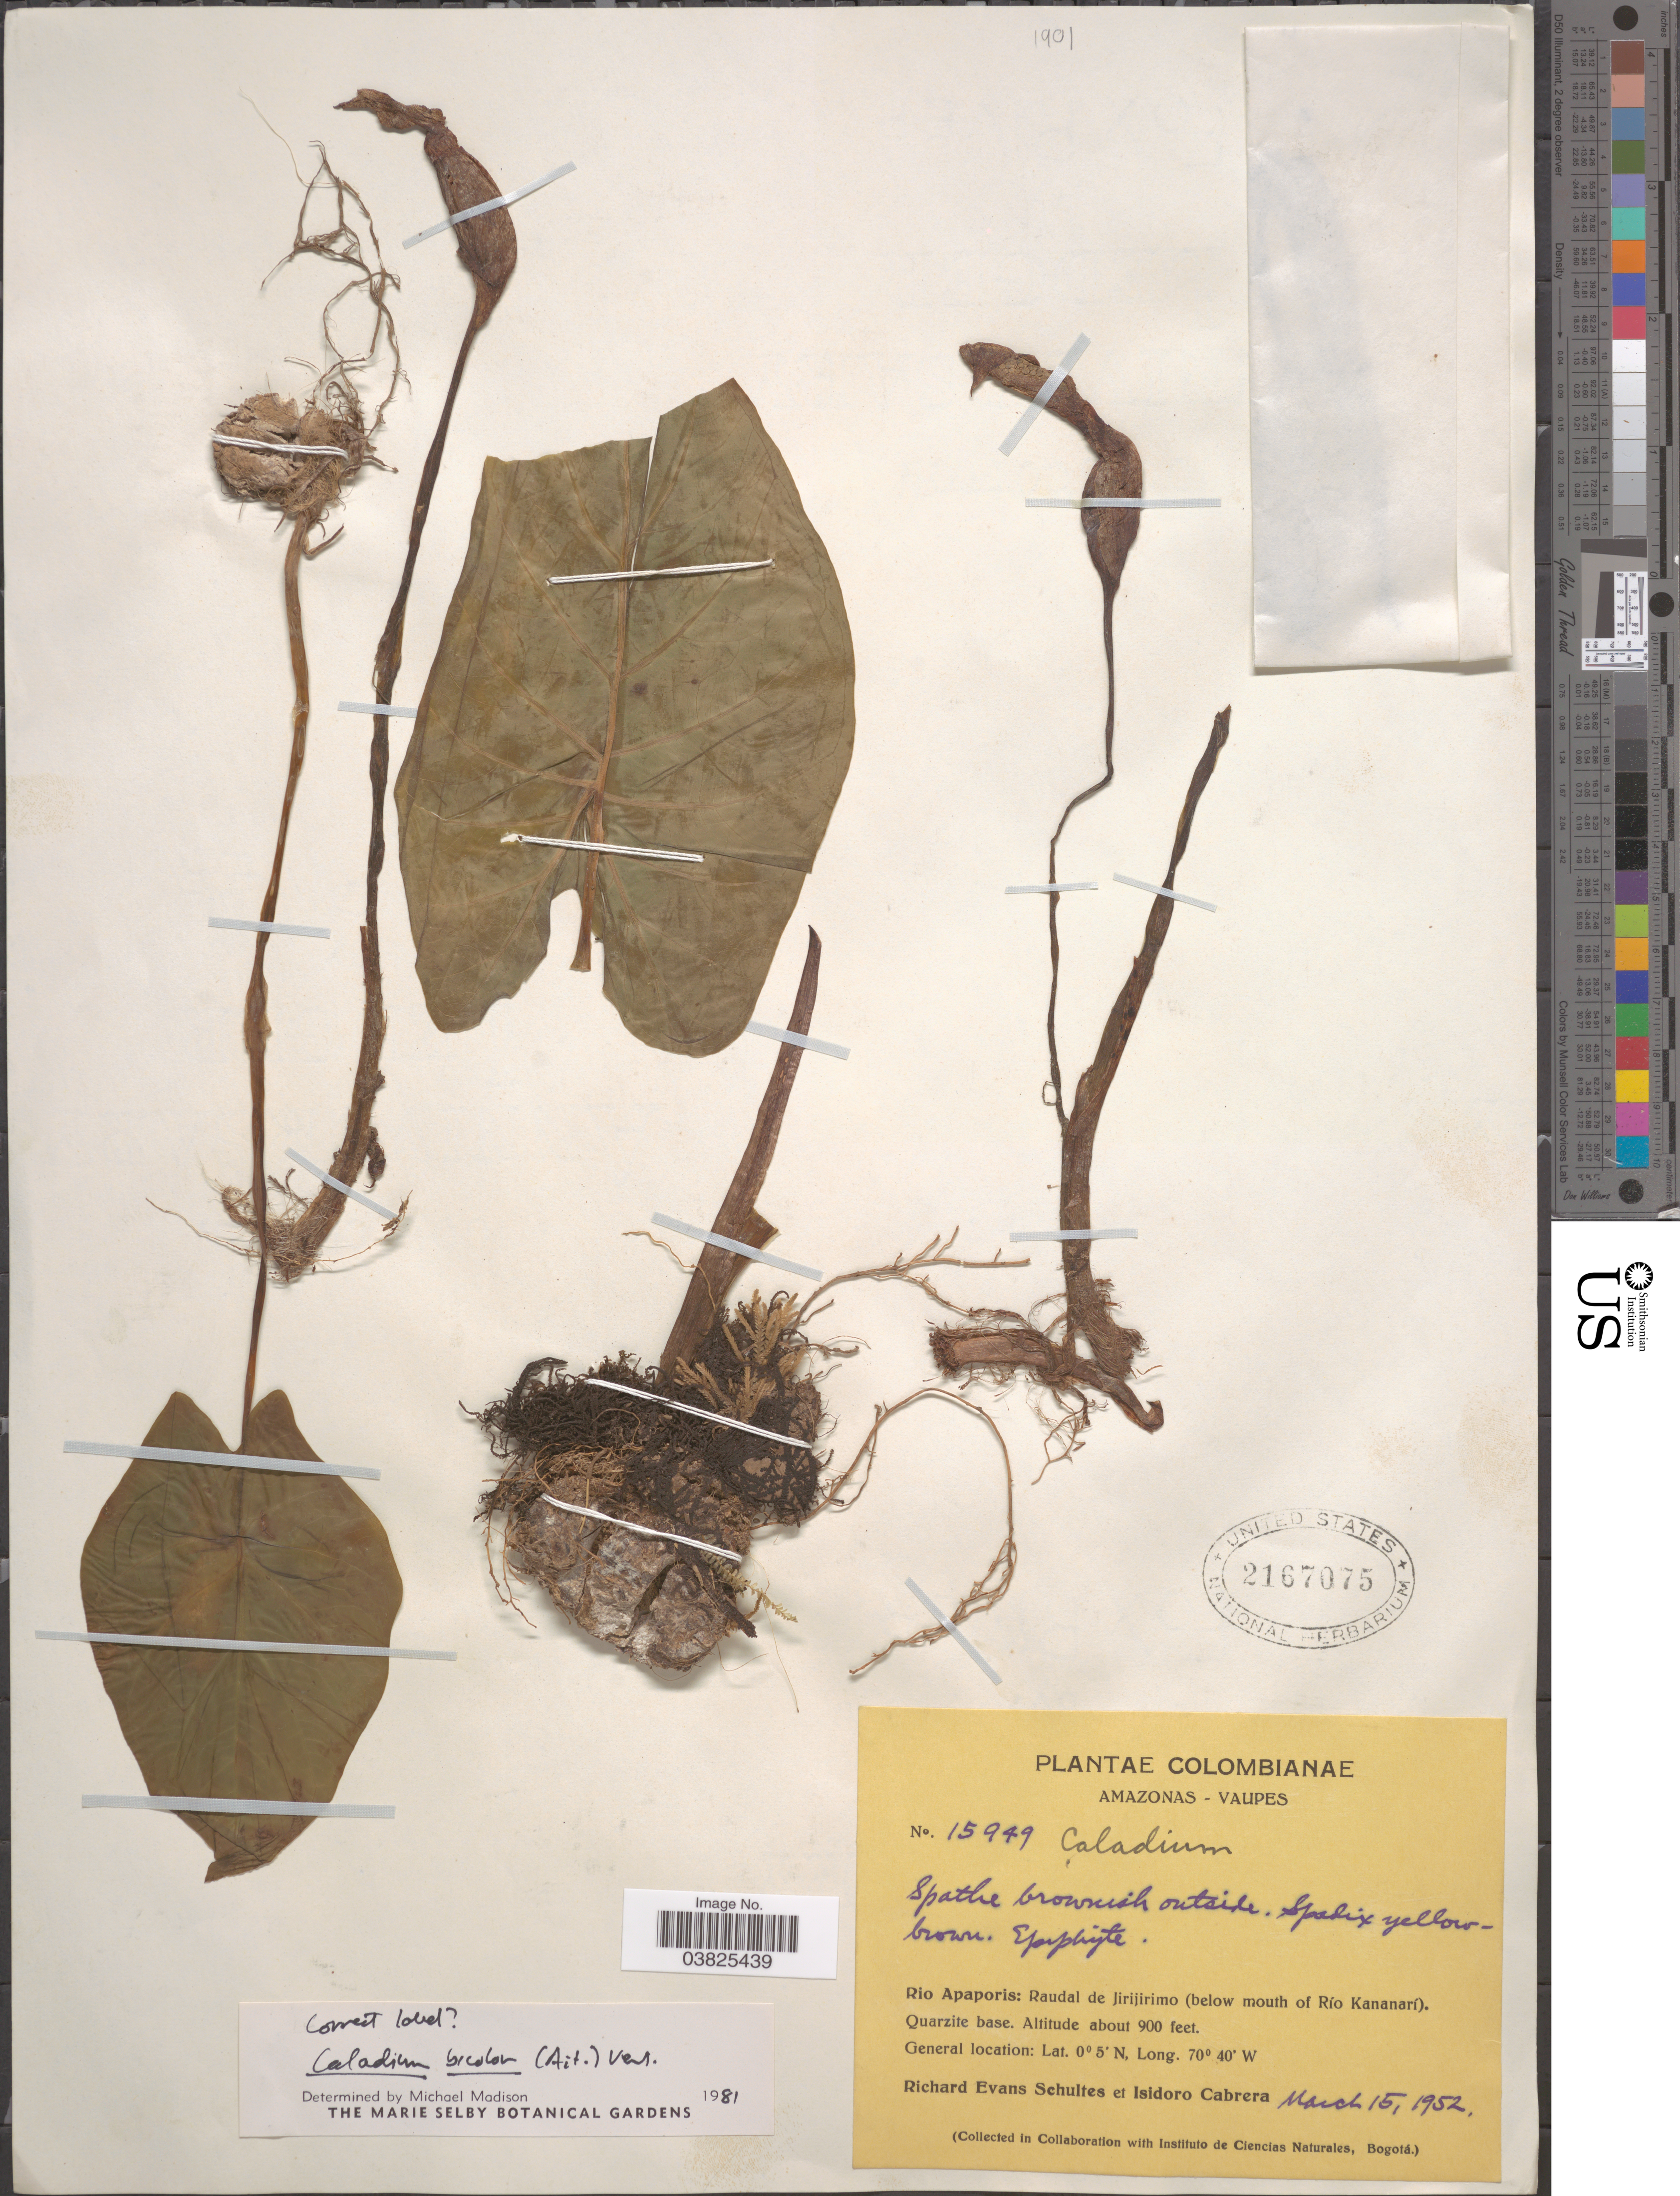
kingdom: Plantae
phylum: Tracheophyta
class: Liliopsida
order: Alismatales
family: Araceae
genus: Caladium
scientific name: Caladium bicolor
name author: (Aiton) Vent.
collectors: R. E. Schultes & I. Cabrera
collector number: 15949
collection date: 1952-03-15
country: Colombia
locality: Amazonas - Vaupes. Rio Apaporis: Raudal de Jirijirimo (below mouth of Río Kananarí).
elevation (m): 274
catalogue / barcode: US 2167075